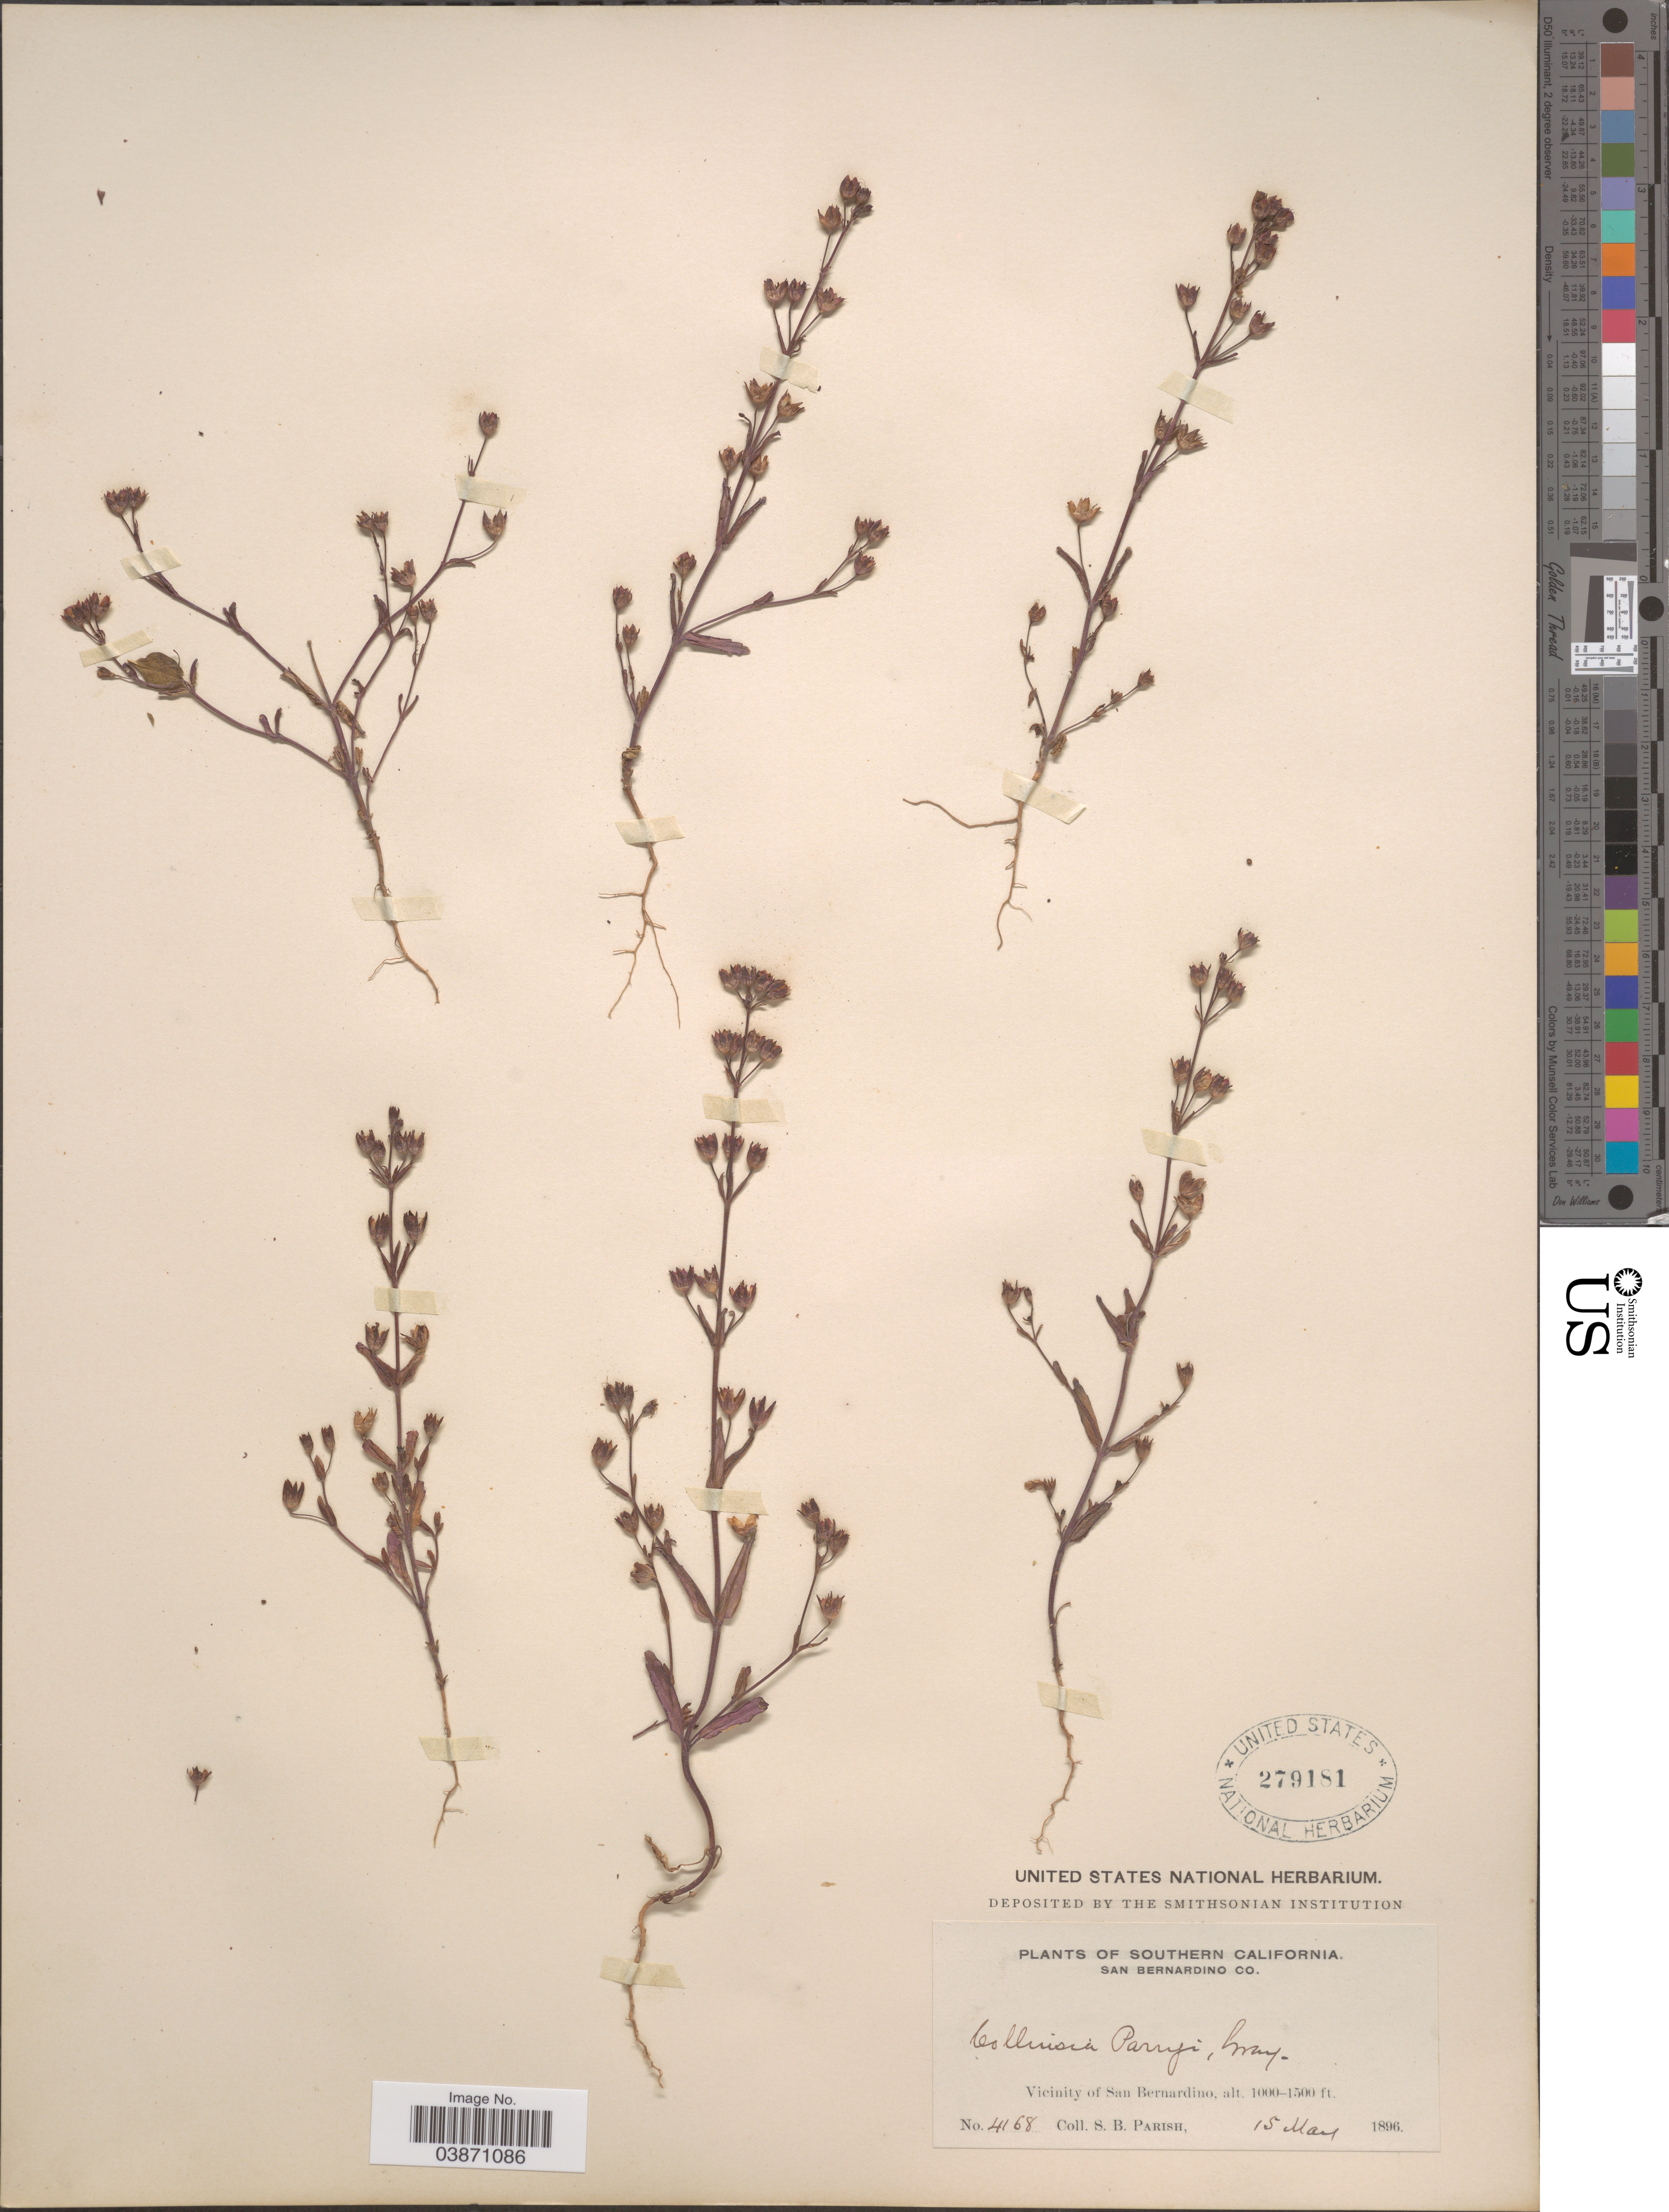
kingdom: Plantae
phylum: Tracheophyta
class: Magnoliopsida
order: Lamiales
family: Plantaginaceae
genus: Collinsia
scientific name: Collinsia parryi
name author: A. Gray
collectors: S. B. Parish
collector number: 4168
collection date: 1896-05-15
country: United States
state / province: California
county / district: San Bernardino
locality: Southern California. San Bernardino Co. Vicinity of San Bernardino.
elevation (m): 305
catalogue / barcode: US 279181